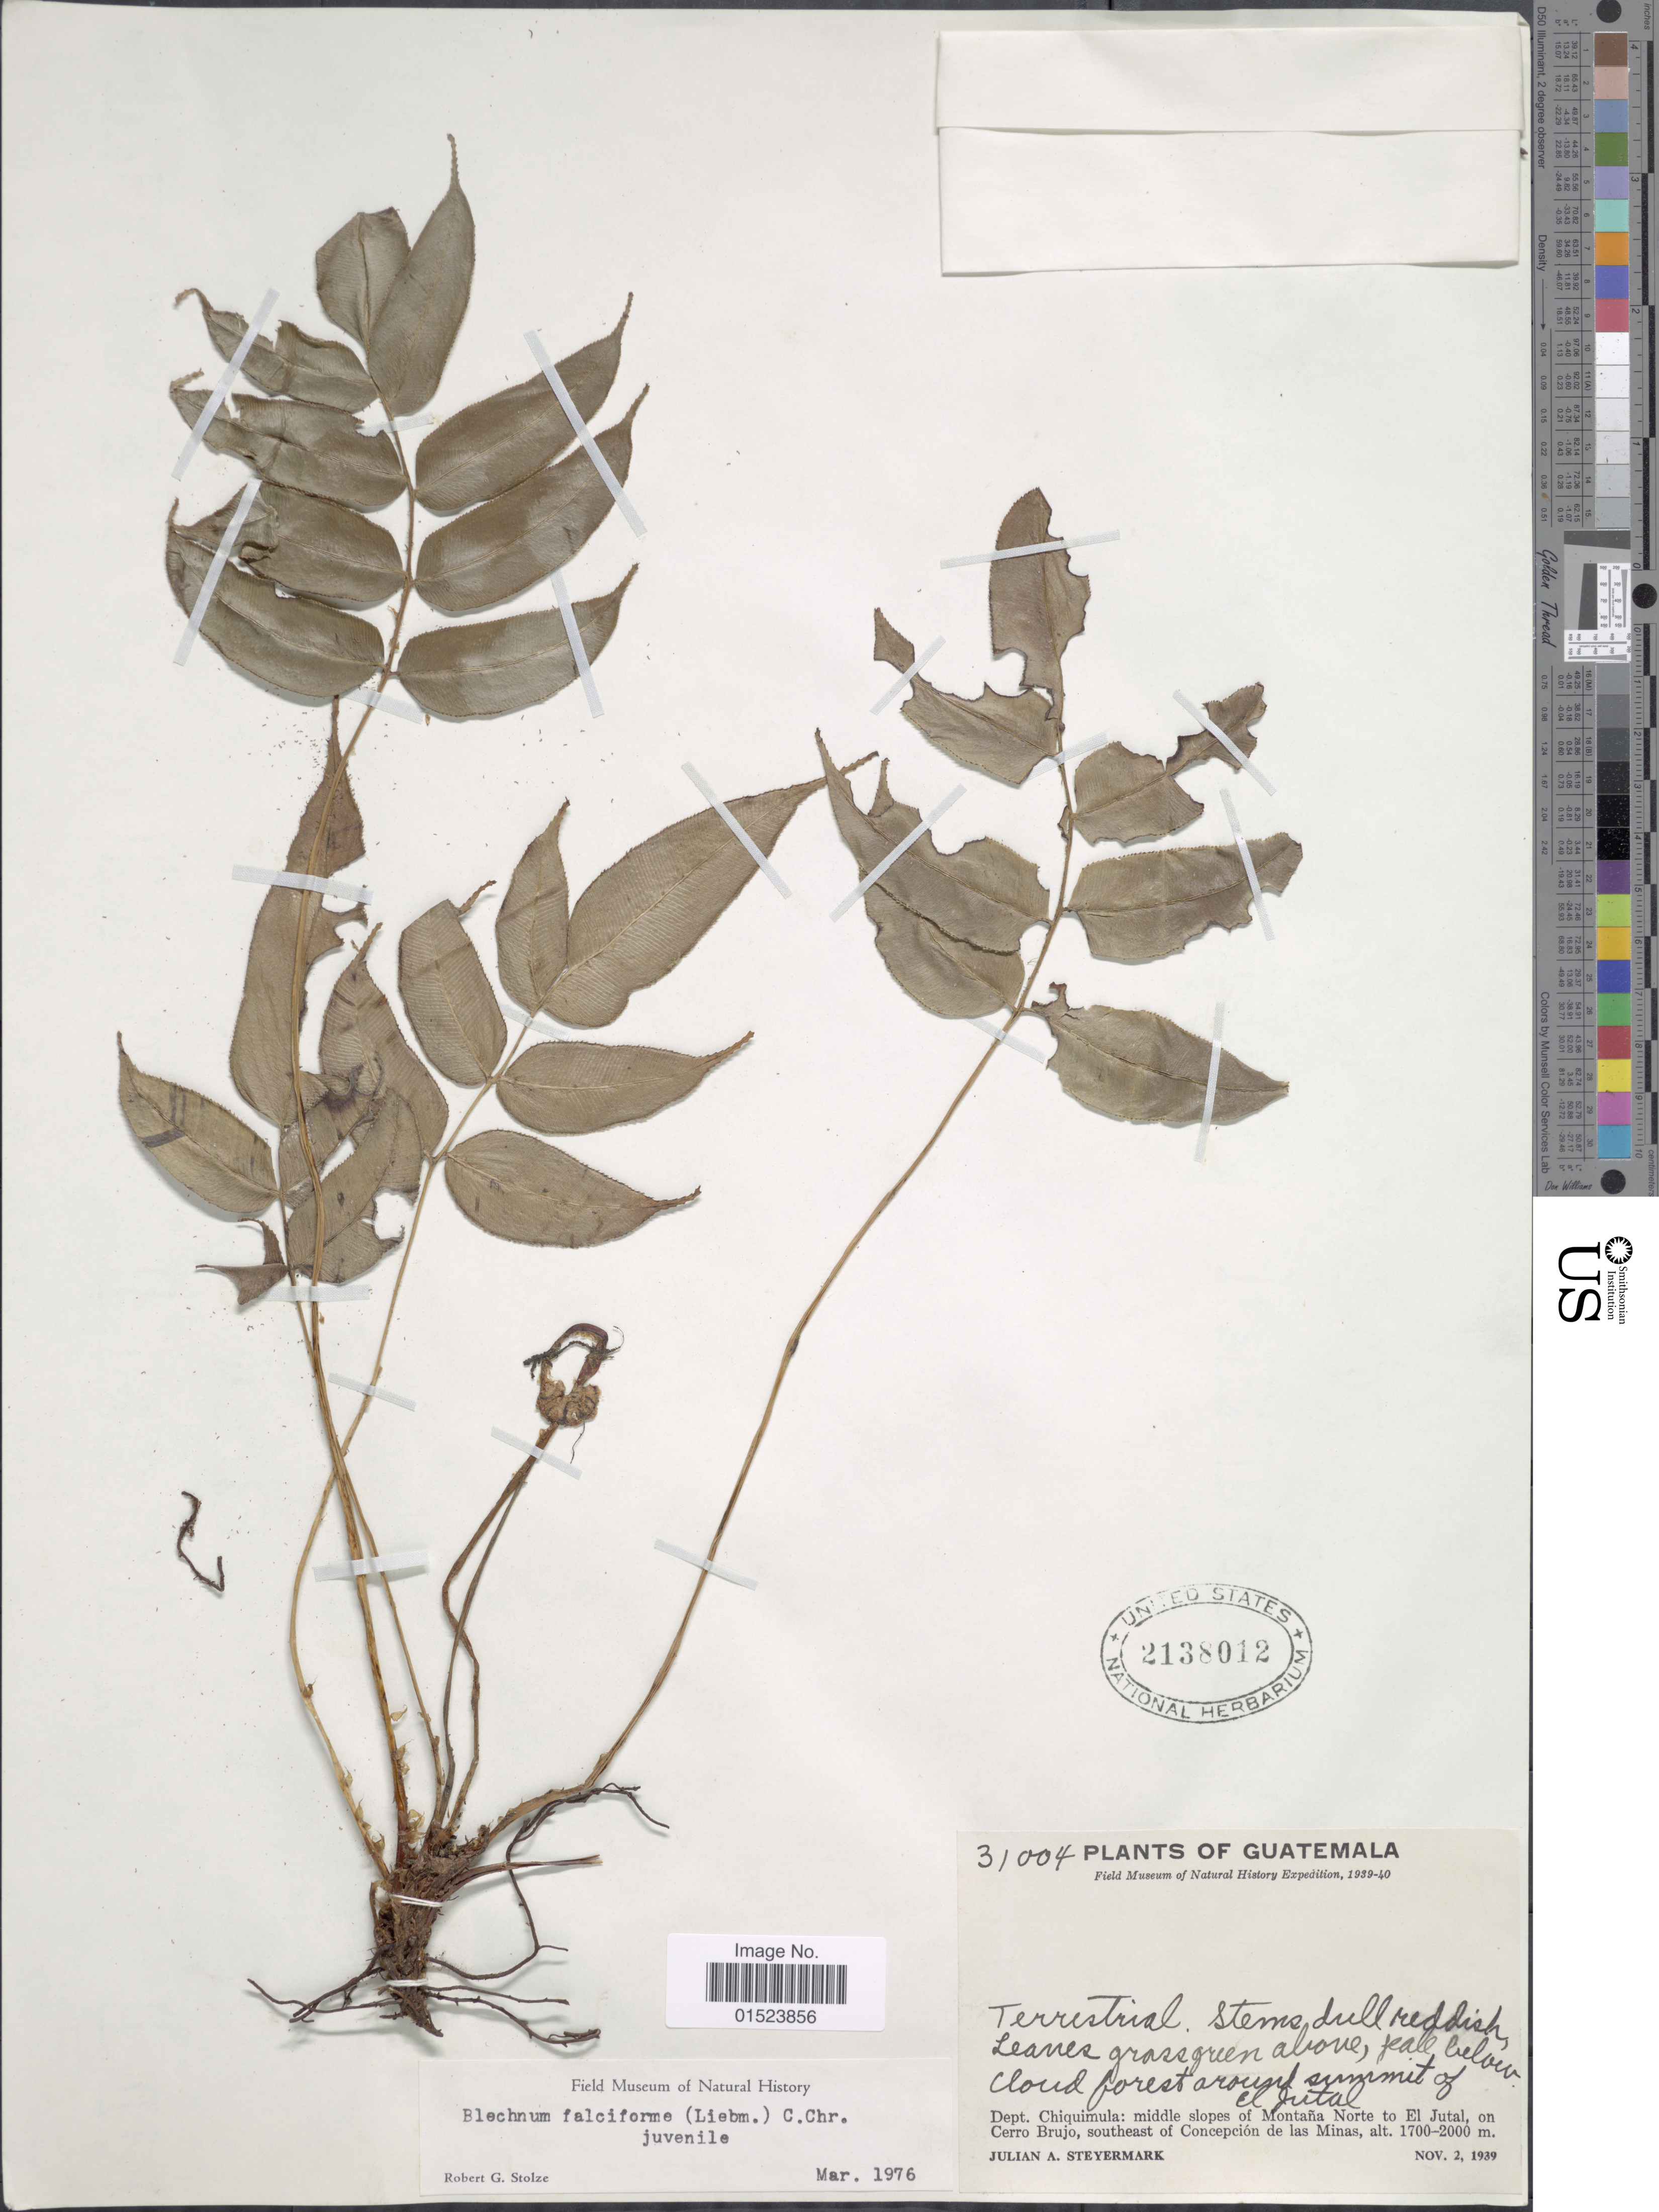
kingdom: Plantae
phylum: Tracheophyta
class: Polypodiopsida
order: Polypodiales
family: Blechnaceae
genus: Blechnum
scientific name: Blechnum falciforme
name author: (Liebm.) C. Chr.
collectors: J. Steyermark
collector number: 31004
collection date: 1939-11-02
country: Guatemala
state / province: Chiquimula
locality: Below cloud forest around summit of El Jutal, Middle slopes of Montaña Norte to El Jutal, on Cerro Brujo, southeast of Concepción de las Minas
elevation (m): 1700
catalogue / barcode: US 2138012